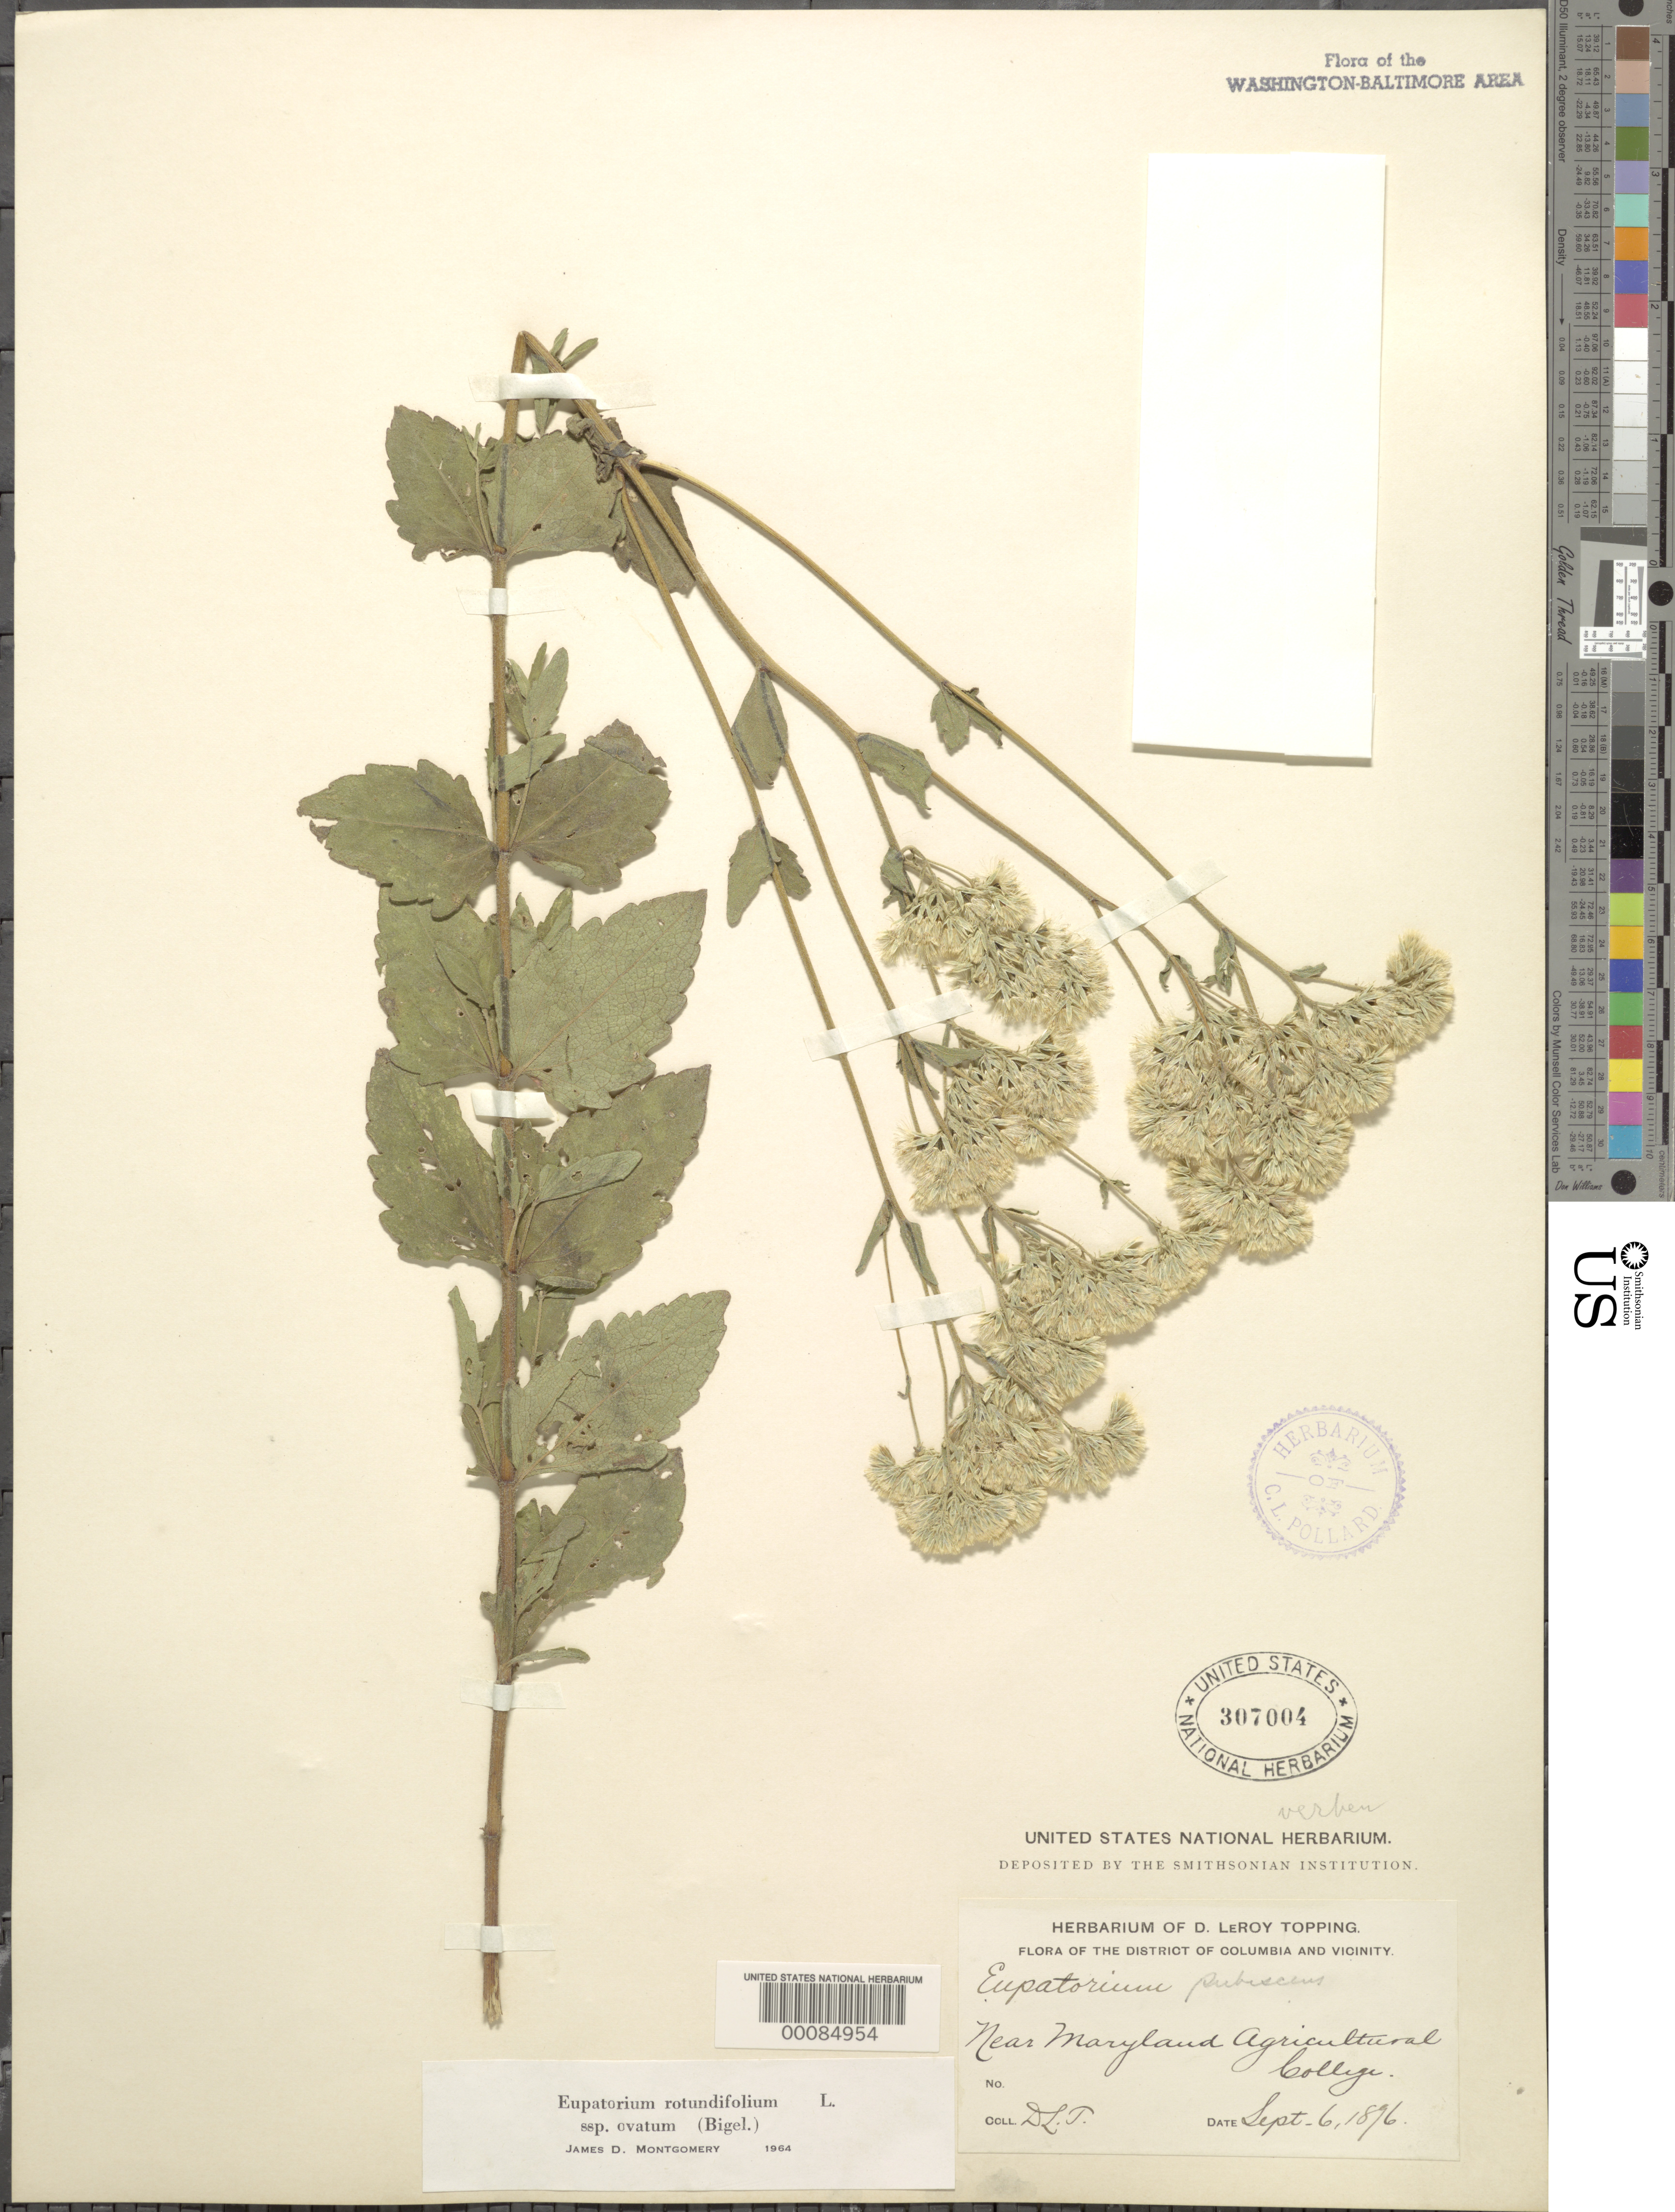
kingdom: Plantae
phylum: Tracheophyta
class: Magnoliopsida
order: Asterales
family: Asteraceae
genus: Eupatorium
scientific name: Eupatorium rotundifolium var. ovatum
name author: (Bigelow) J.D. Montgom. & Fairbrothers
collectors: D. L. Topping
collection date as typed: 06 Sep 1896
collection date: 1896-09-06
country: United States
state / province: Maryland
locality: Near Maryland Agricultural College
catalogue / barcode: US 307004